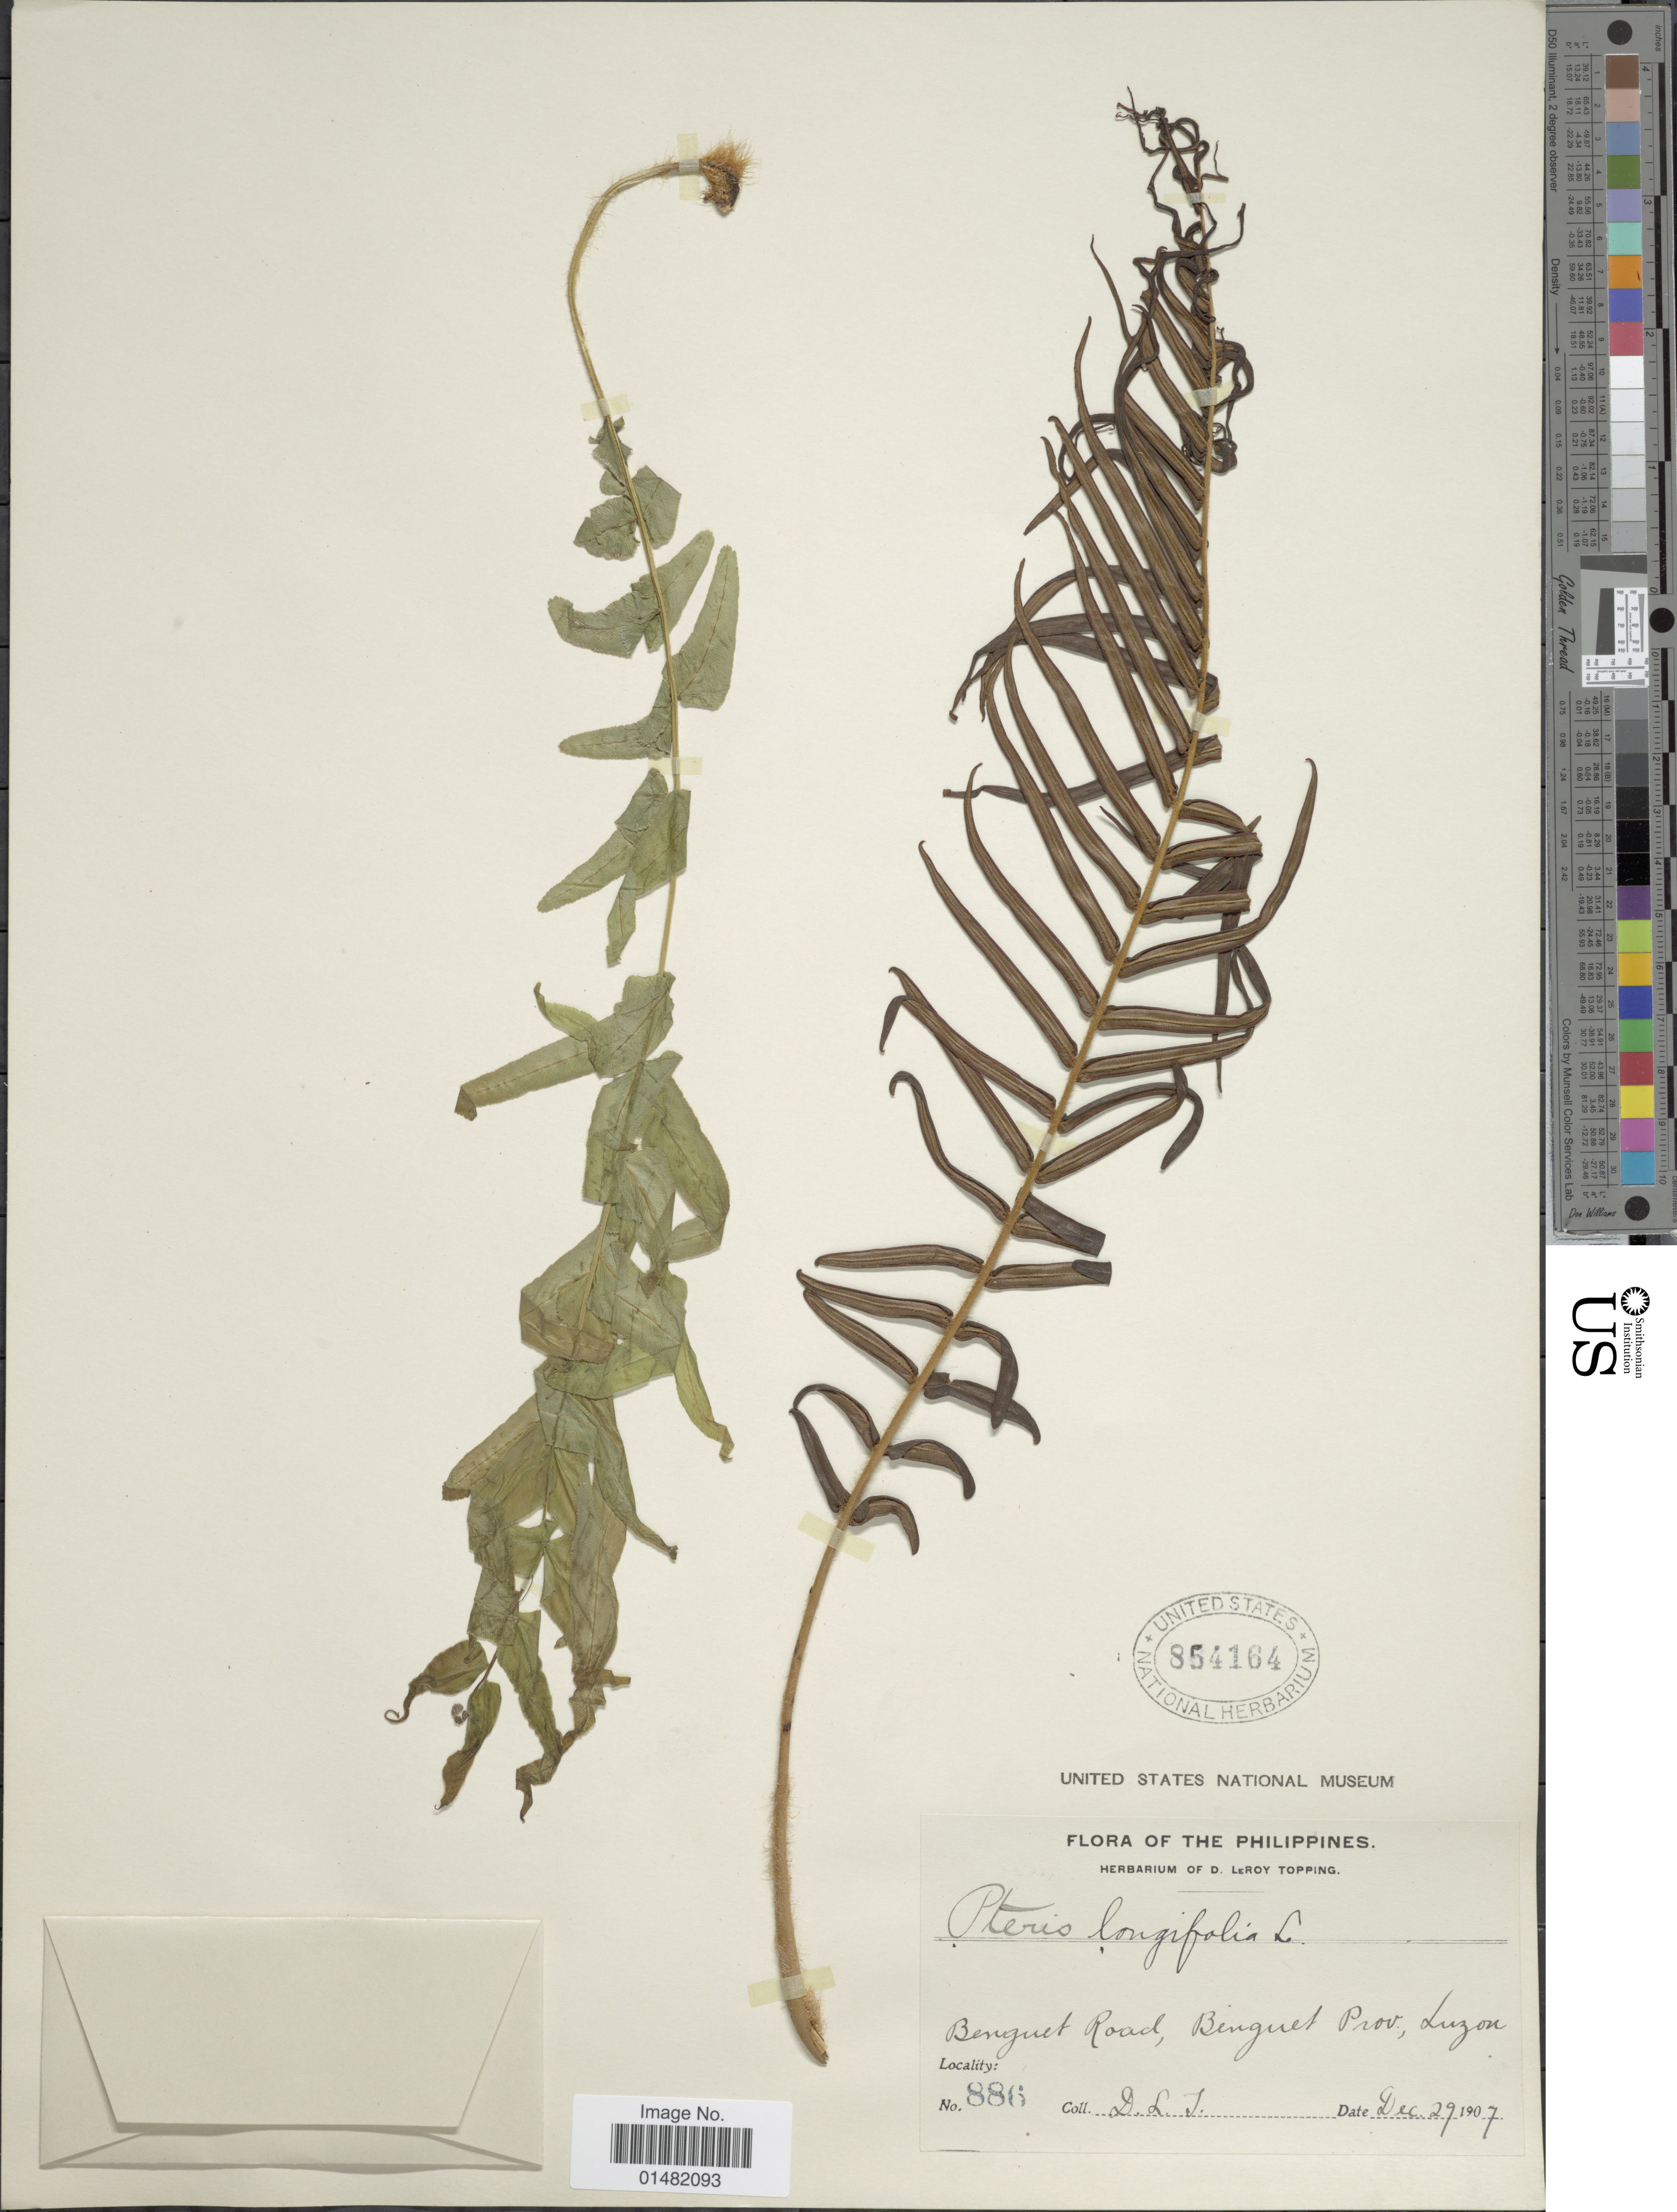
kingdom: Plantae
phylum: Tracheophyta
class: Polypodiopsida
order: Polypodiales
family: Pteridaceae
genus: Pteris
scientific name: Pteris vittata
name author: L.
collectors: D. L. Topping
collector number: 886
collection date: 1907-12-29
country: Philippines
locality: Benguet Road, Benguet Prov., Luzon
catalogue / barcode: US 854164